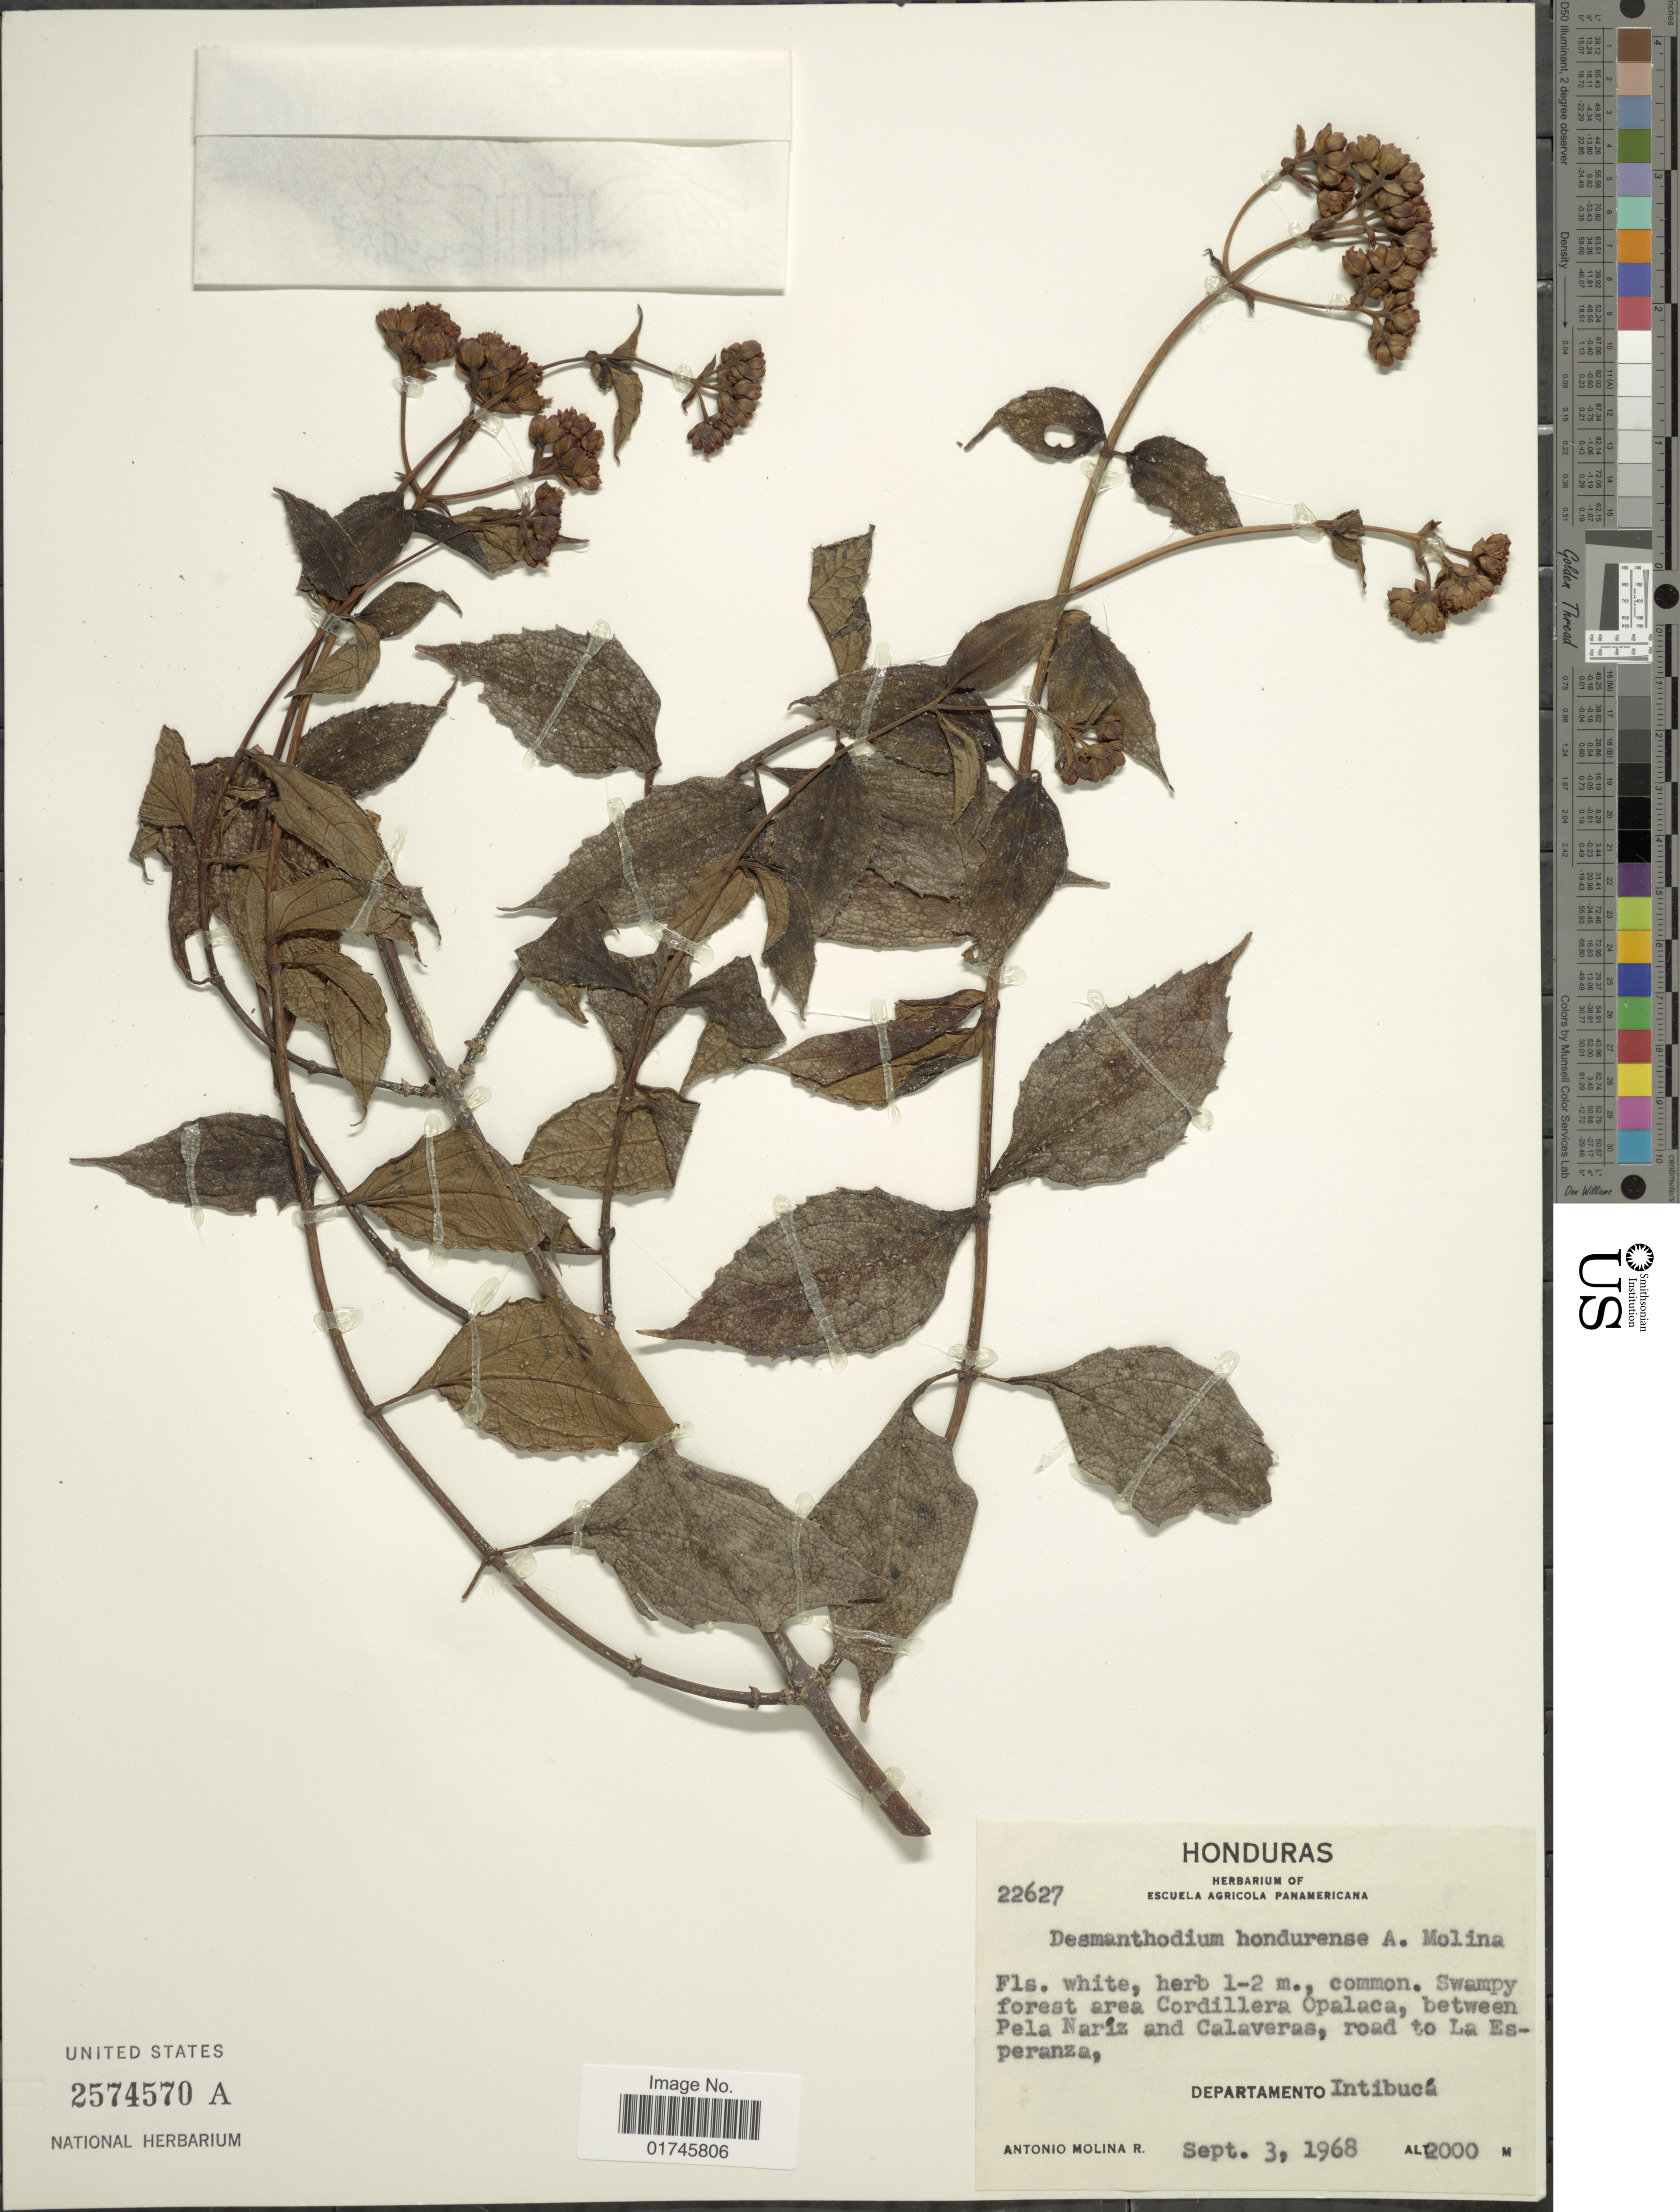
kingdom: Plantae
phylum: Tracheophyta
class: Magnoliopsida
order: Asterales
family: Asteraceae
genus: Desmanthodium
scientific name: Desmanthodium hondurense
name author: Molina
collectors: A. Molina R.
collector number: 22627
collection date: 1968-09-03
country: Honduras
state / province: Intibuca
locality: Swampy forest area Cordillera Opalaca, between Pela Nariz and Calaveras, road to la Esperanza.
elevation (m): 2000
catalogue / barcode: US 2574570A